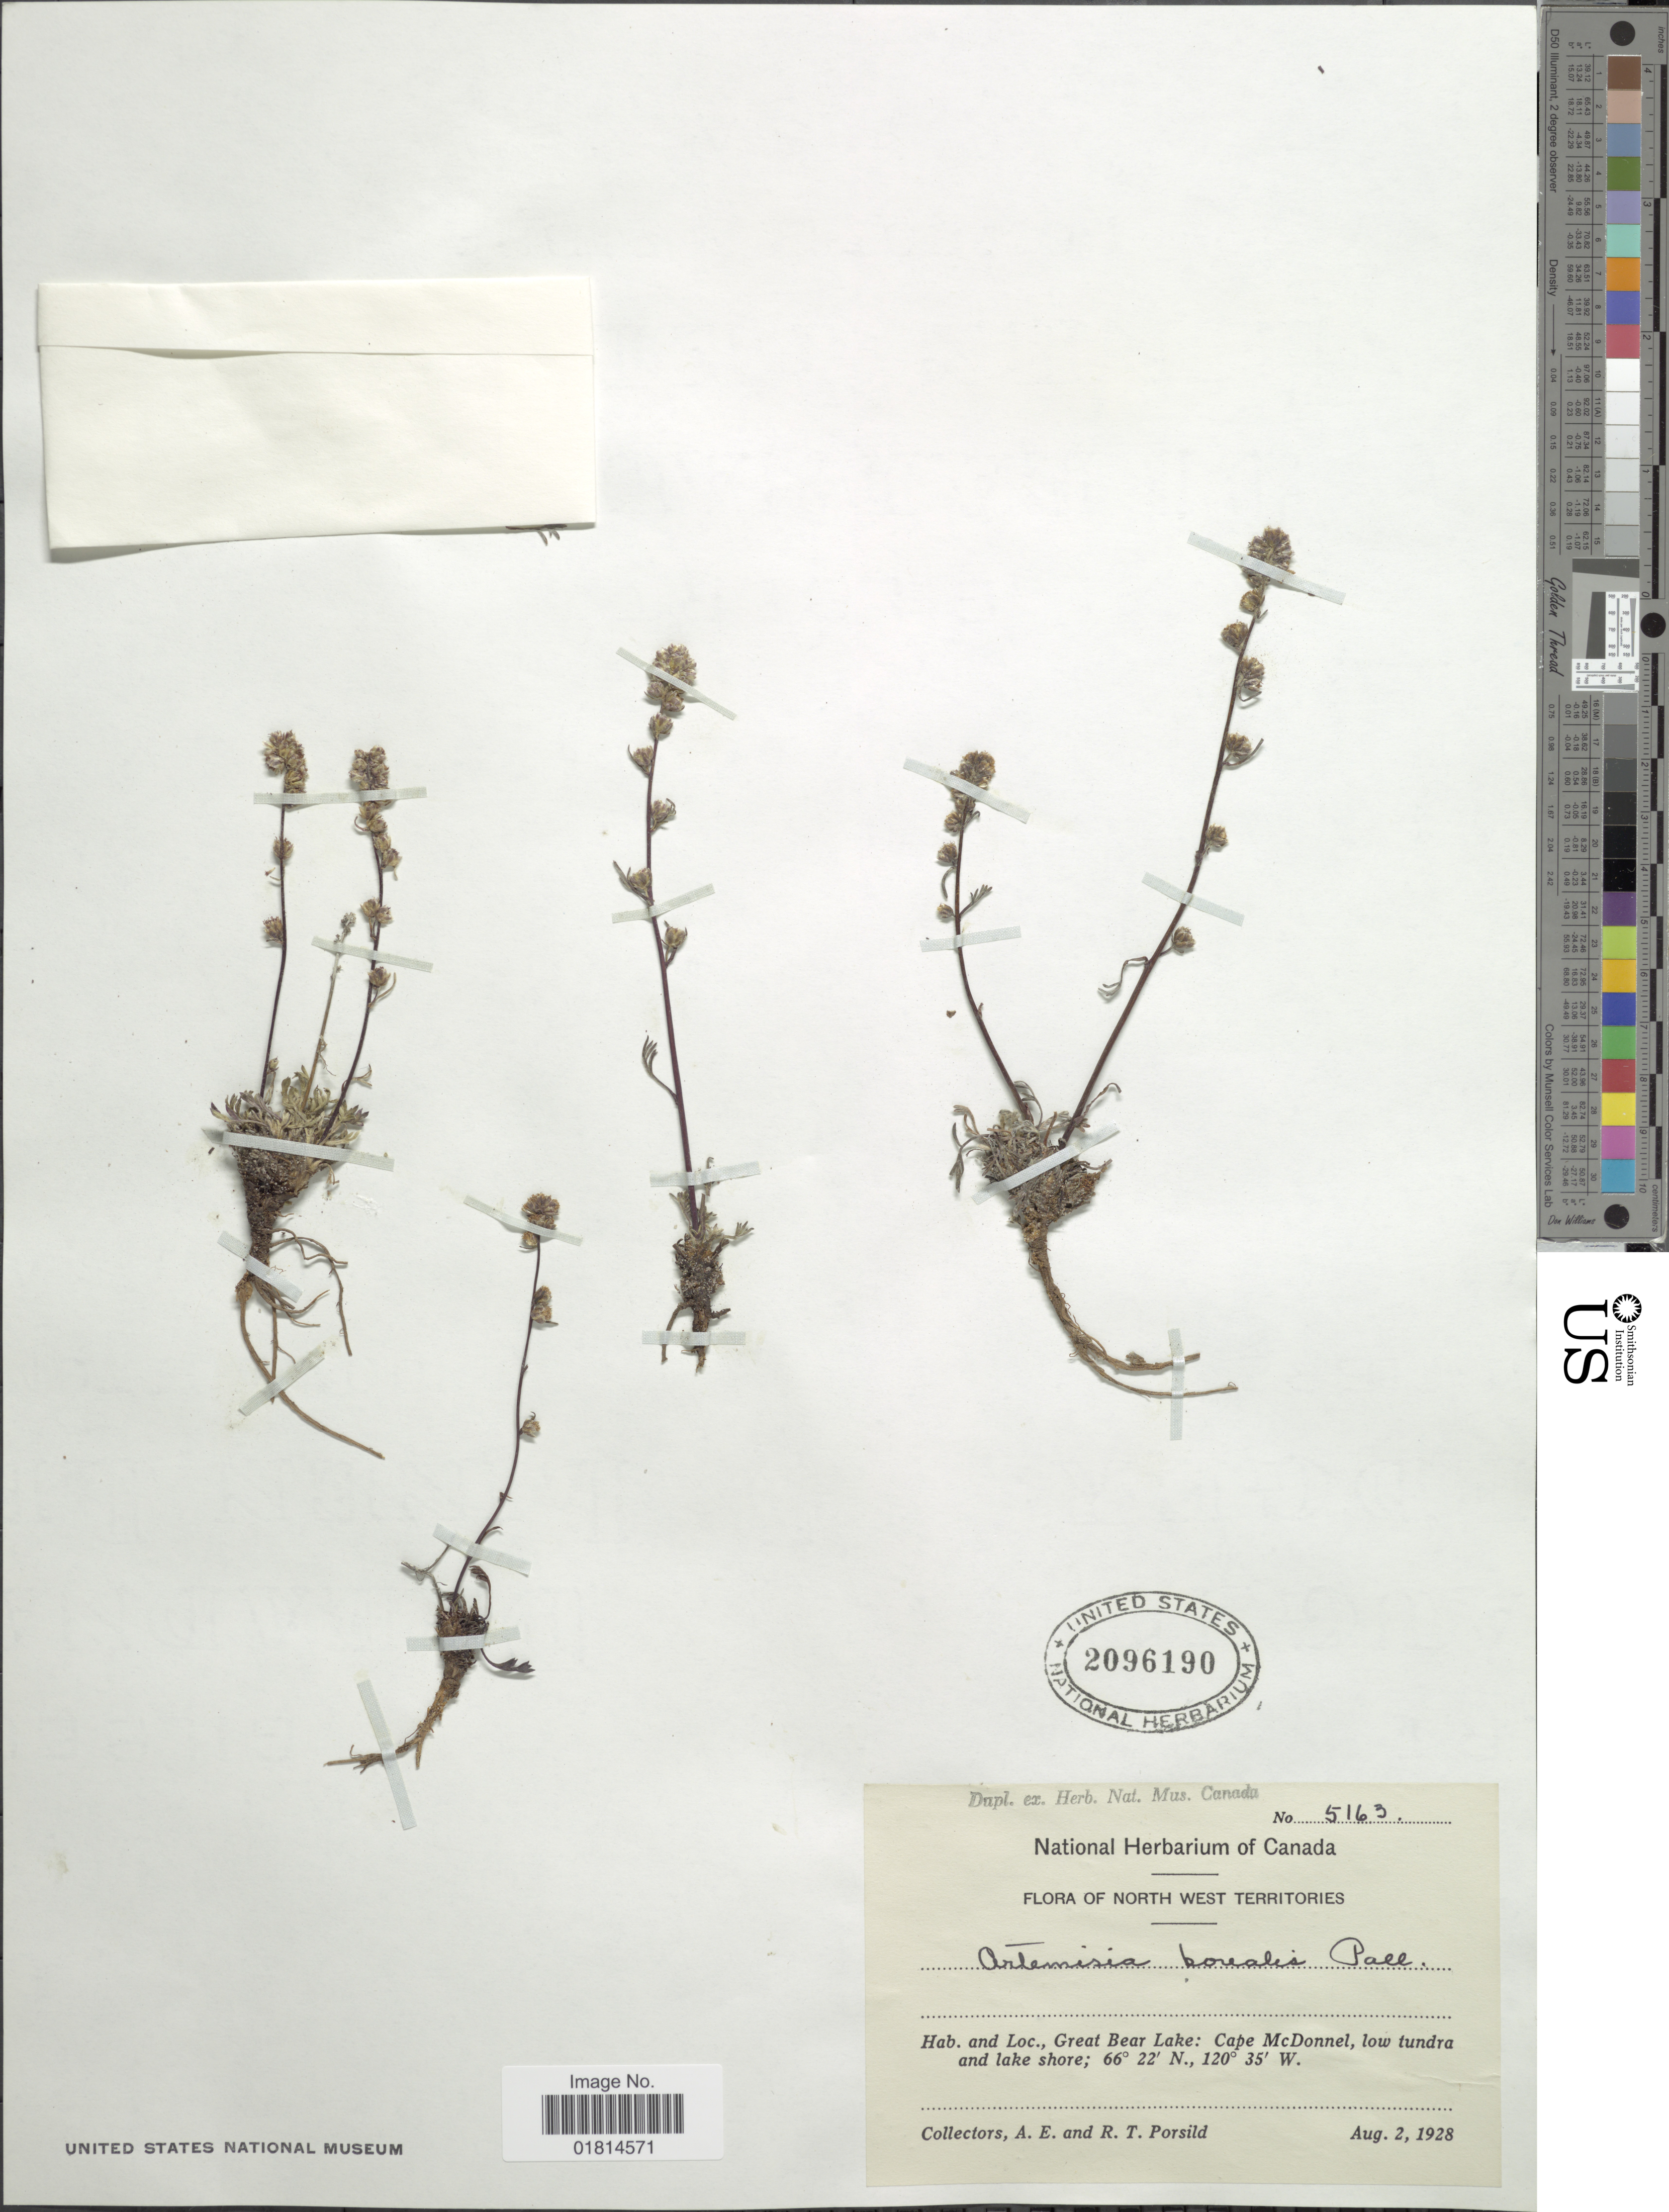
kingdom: Plantae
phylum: Tracheophyta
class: Magnoliopsida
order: Asterales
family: Asteraceae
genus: Artemisia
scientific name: Artemisia borealis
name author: Pall.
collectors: A. E. Porsild & R. T. Porsild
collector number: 5163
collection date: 1928-08-02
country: Canada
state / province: Northwest Territories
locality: Great Bear Lake: Cape McDonnel, low tundra and lake shore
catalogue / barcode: US 2096190